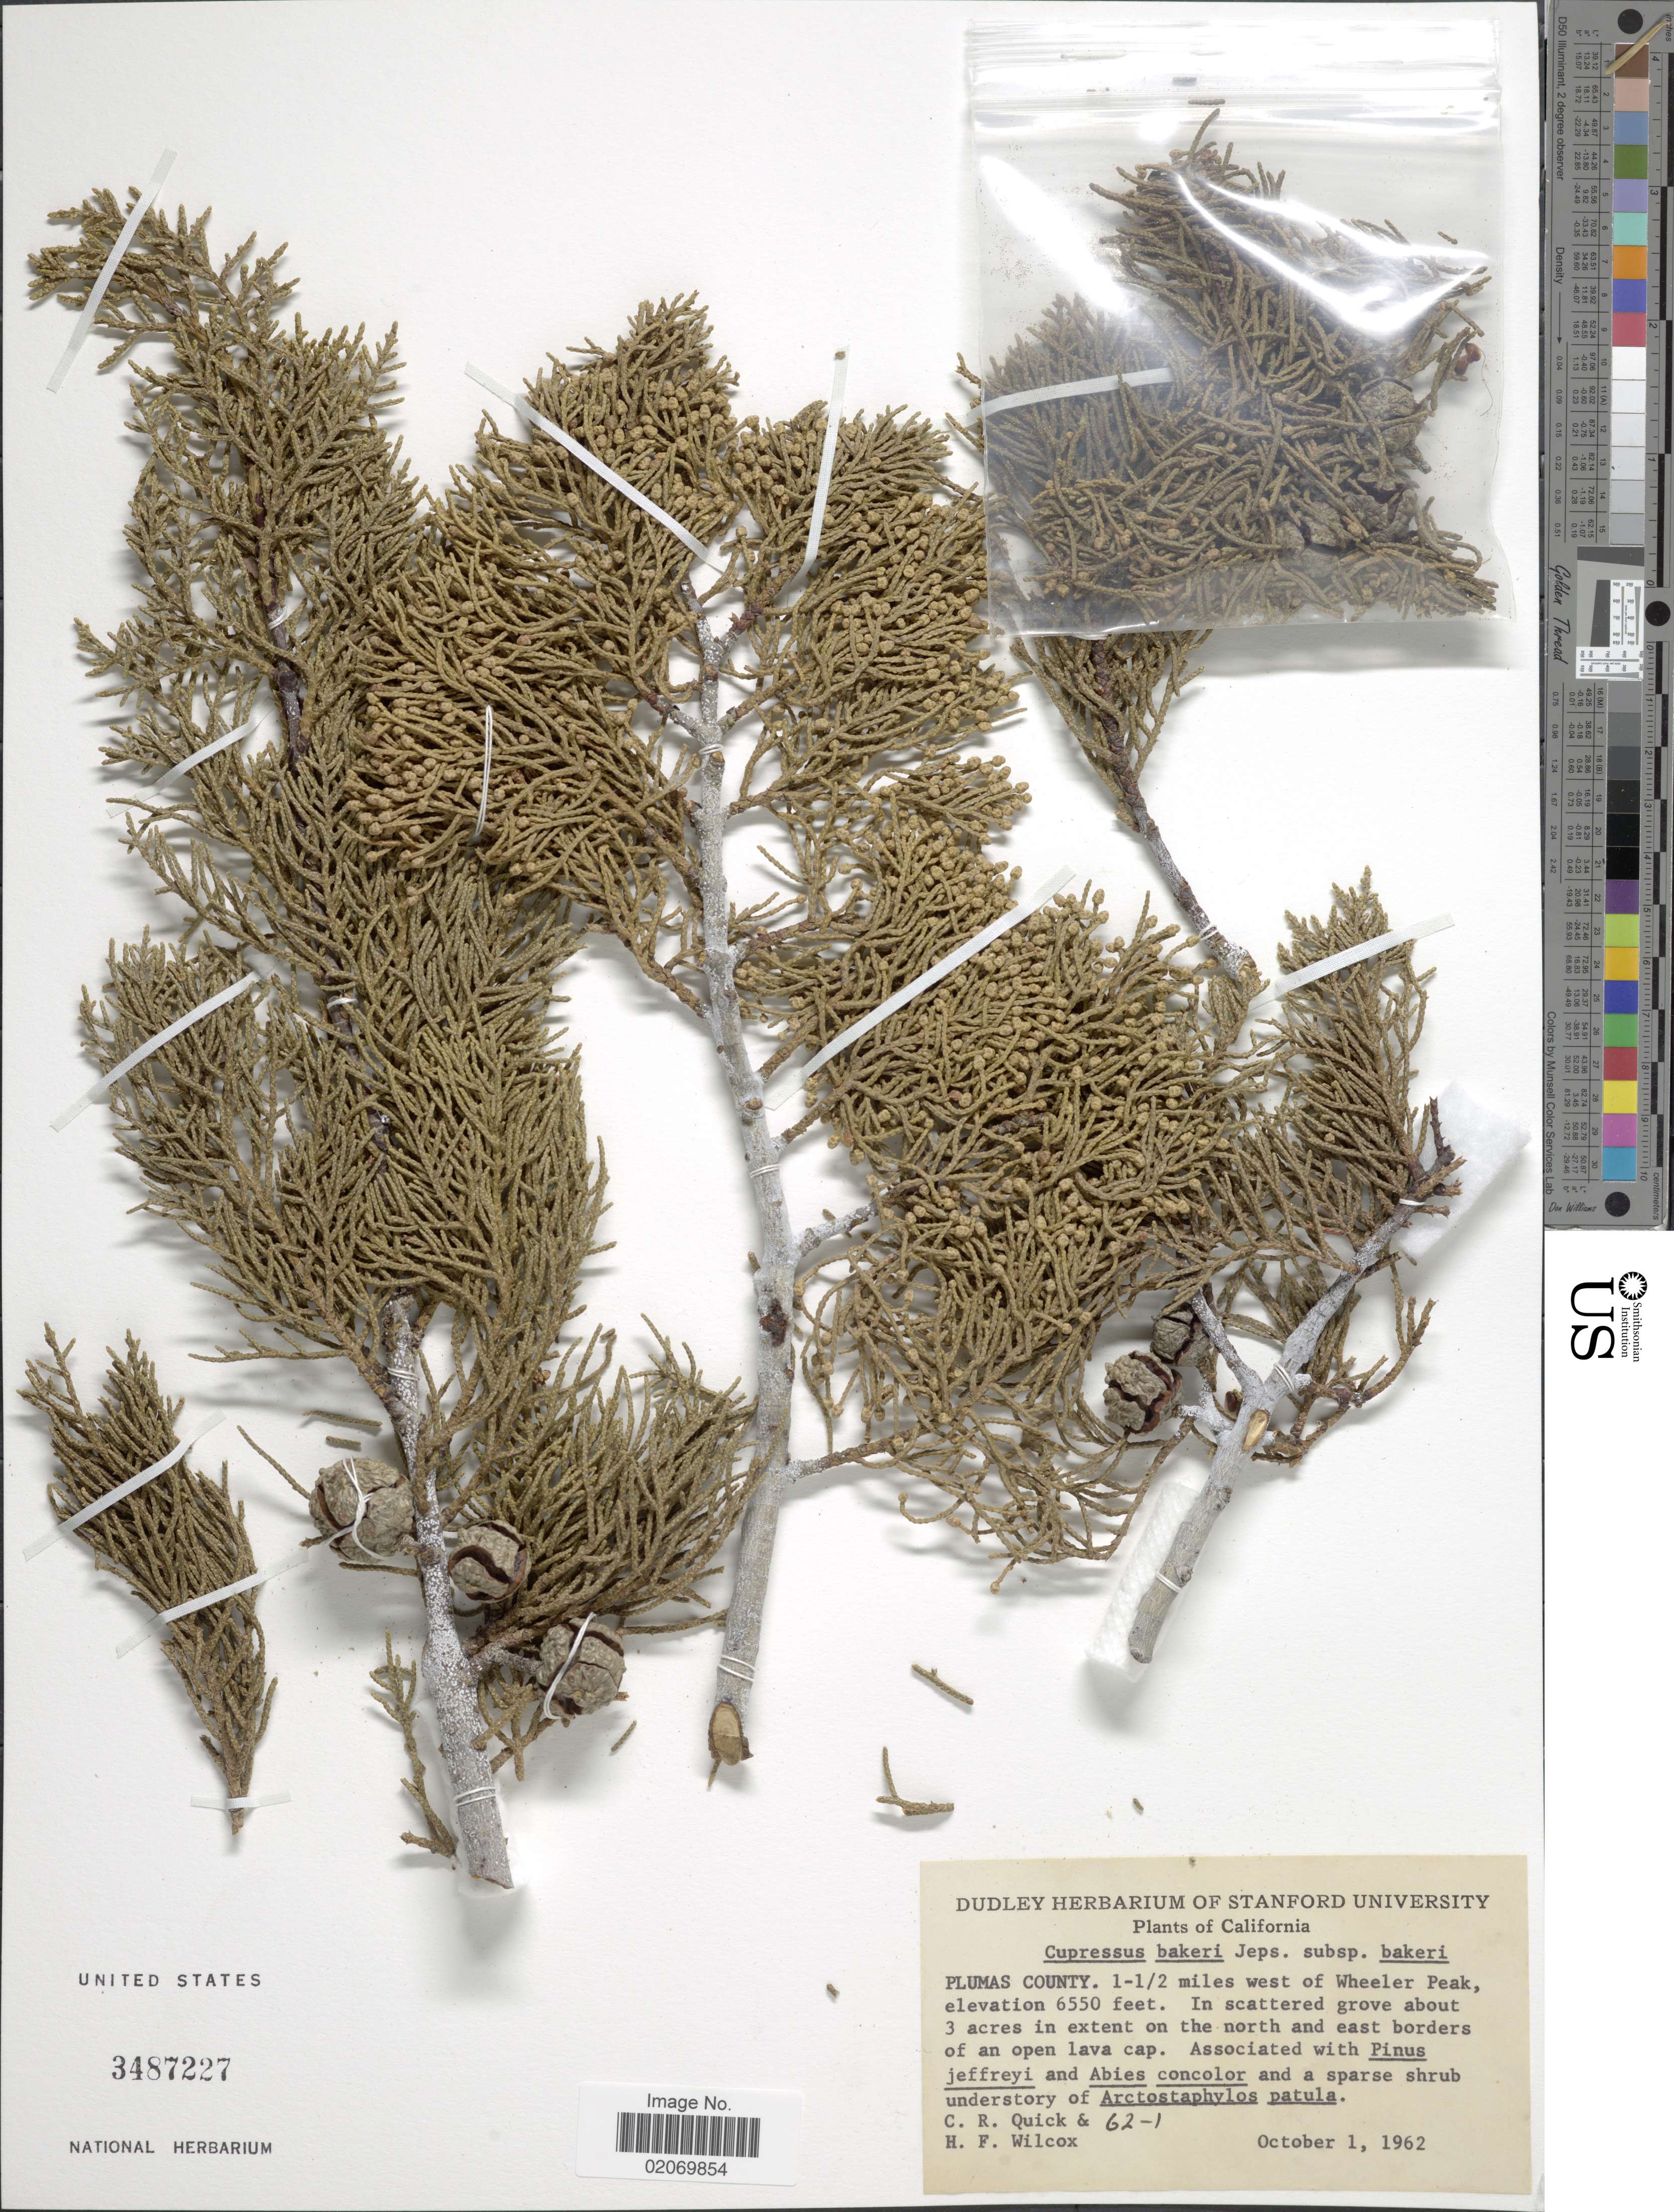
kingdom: Plantae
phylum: Tracheophyta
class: Pinopsida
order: Pinales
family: Cupressaceae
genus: Hesperocyparis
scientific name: Hesperocyparis bakeri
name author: (Jeps.) Bartel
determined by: (US) Smithsonian Institution - National Museum of Natural History - Department of Botany (UNITED STATES)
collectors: C. Quick & H. Wilcox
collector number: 62-1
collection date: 1962-10-01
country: United States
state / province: California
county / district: Plumas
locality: Plumas County. 1-/2 miles west of Wheeler Peak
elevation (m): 1996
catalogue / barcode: US 3487227